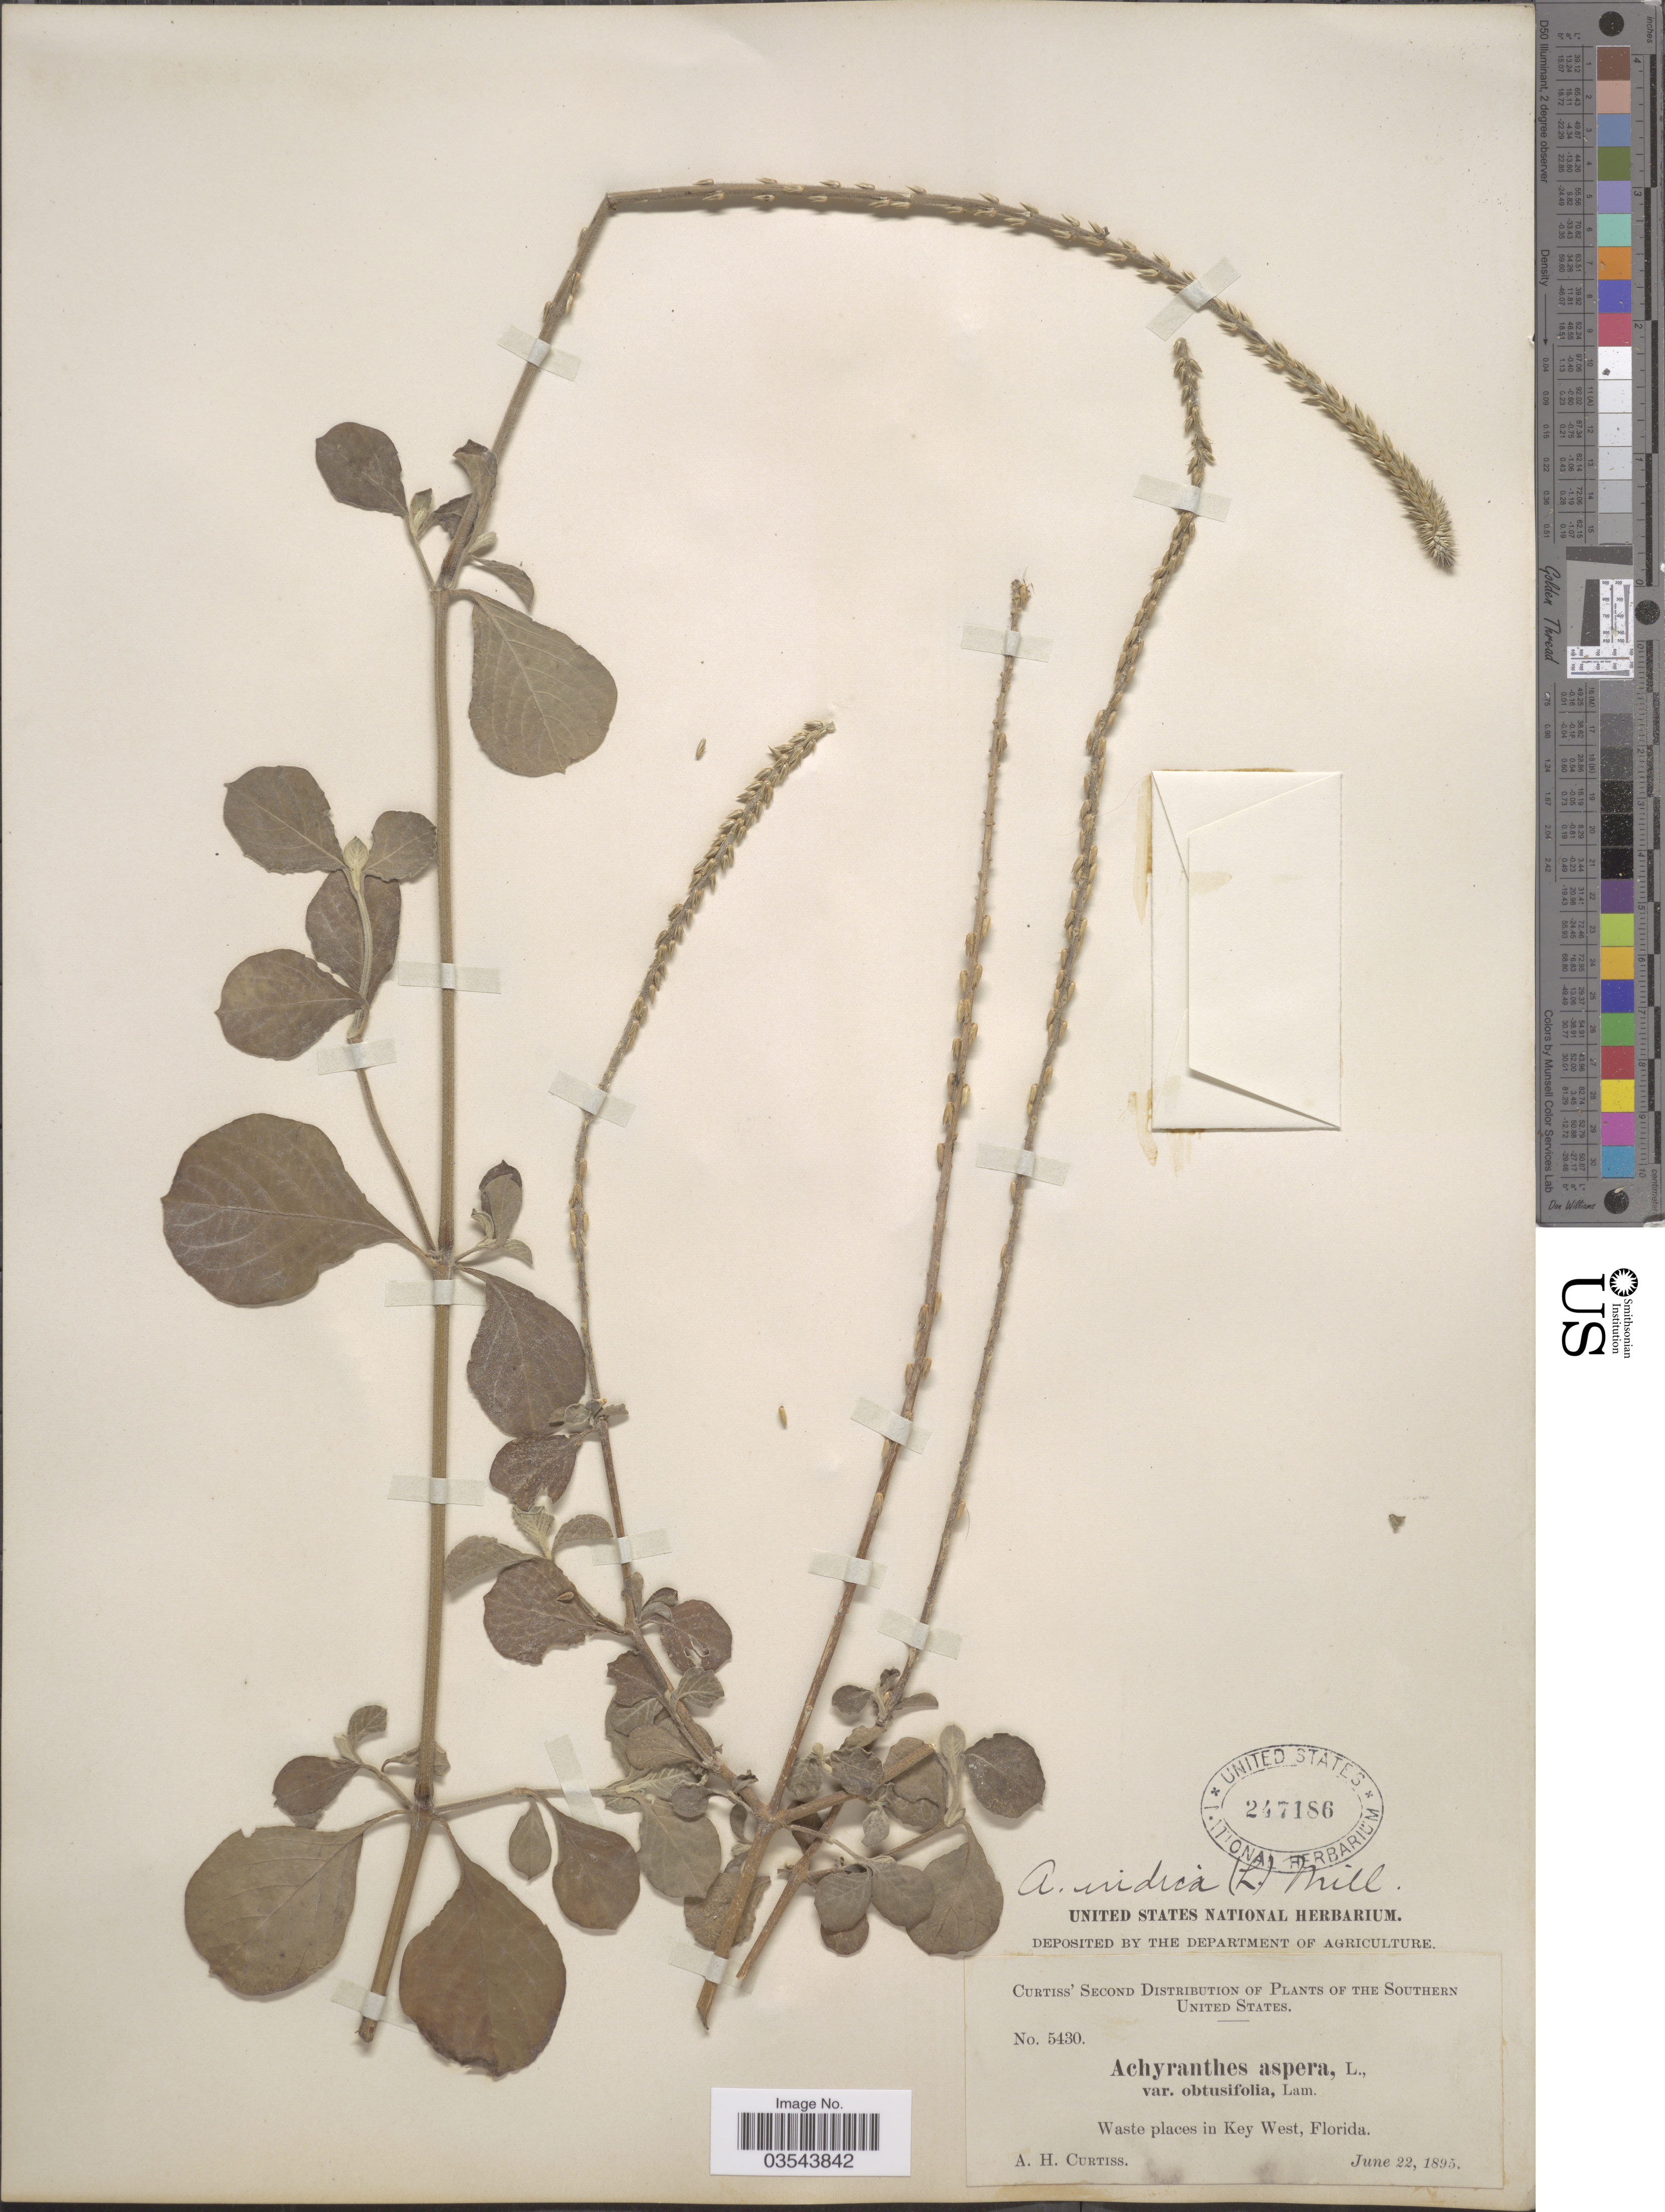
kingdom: Plantae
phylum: Tracheophyta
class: Magnoliopsida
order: Caryophyllales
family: Amaranthaceae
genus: Achyranthes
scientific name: Achyranthes indica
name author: (L.) Mill.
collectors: A. H. Curtiss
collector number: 5430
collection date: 1895-06-22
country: United States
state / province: Florida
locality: The Southern United States, Waste places in Key West.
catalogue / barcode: US 247186